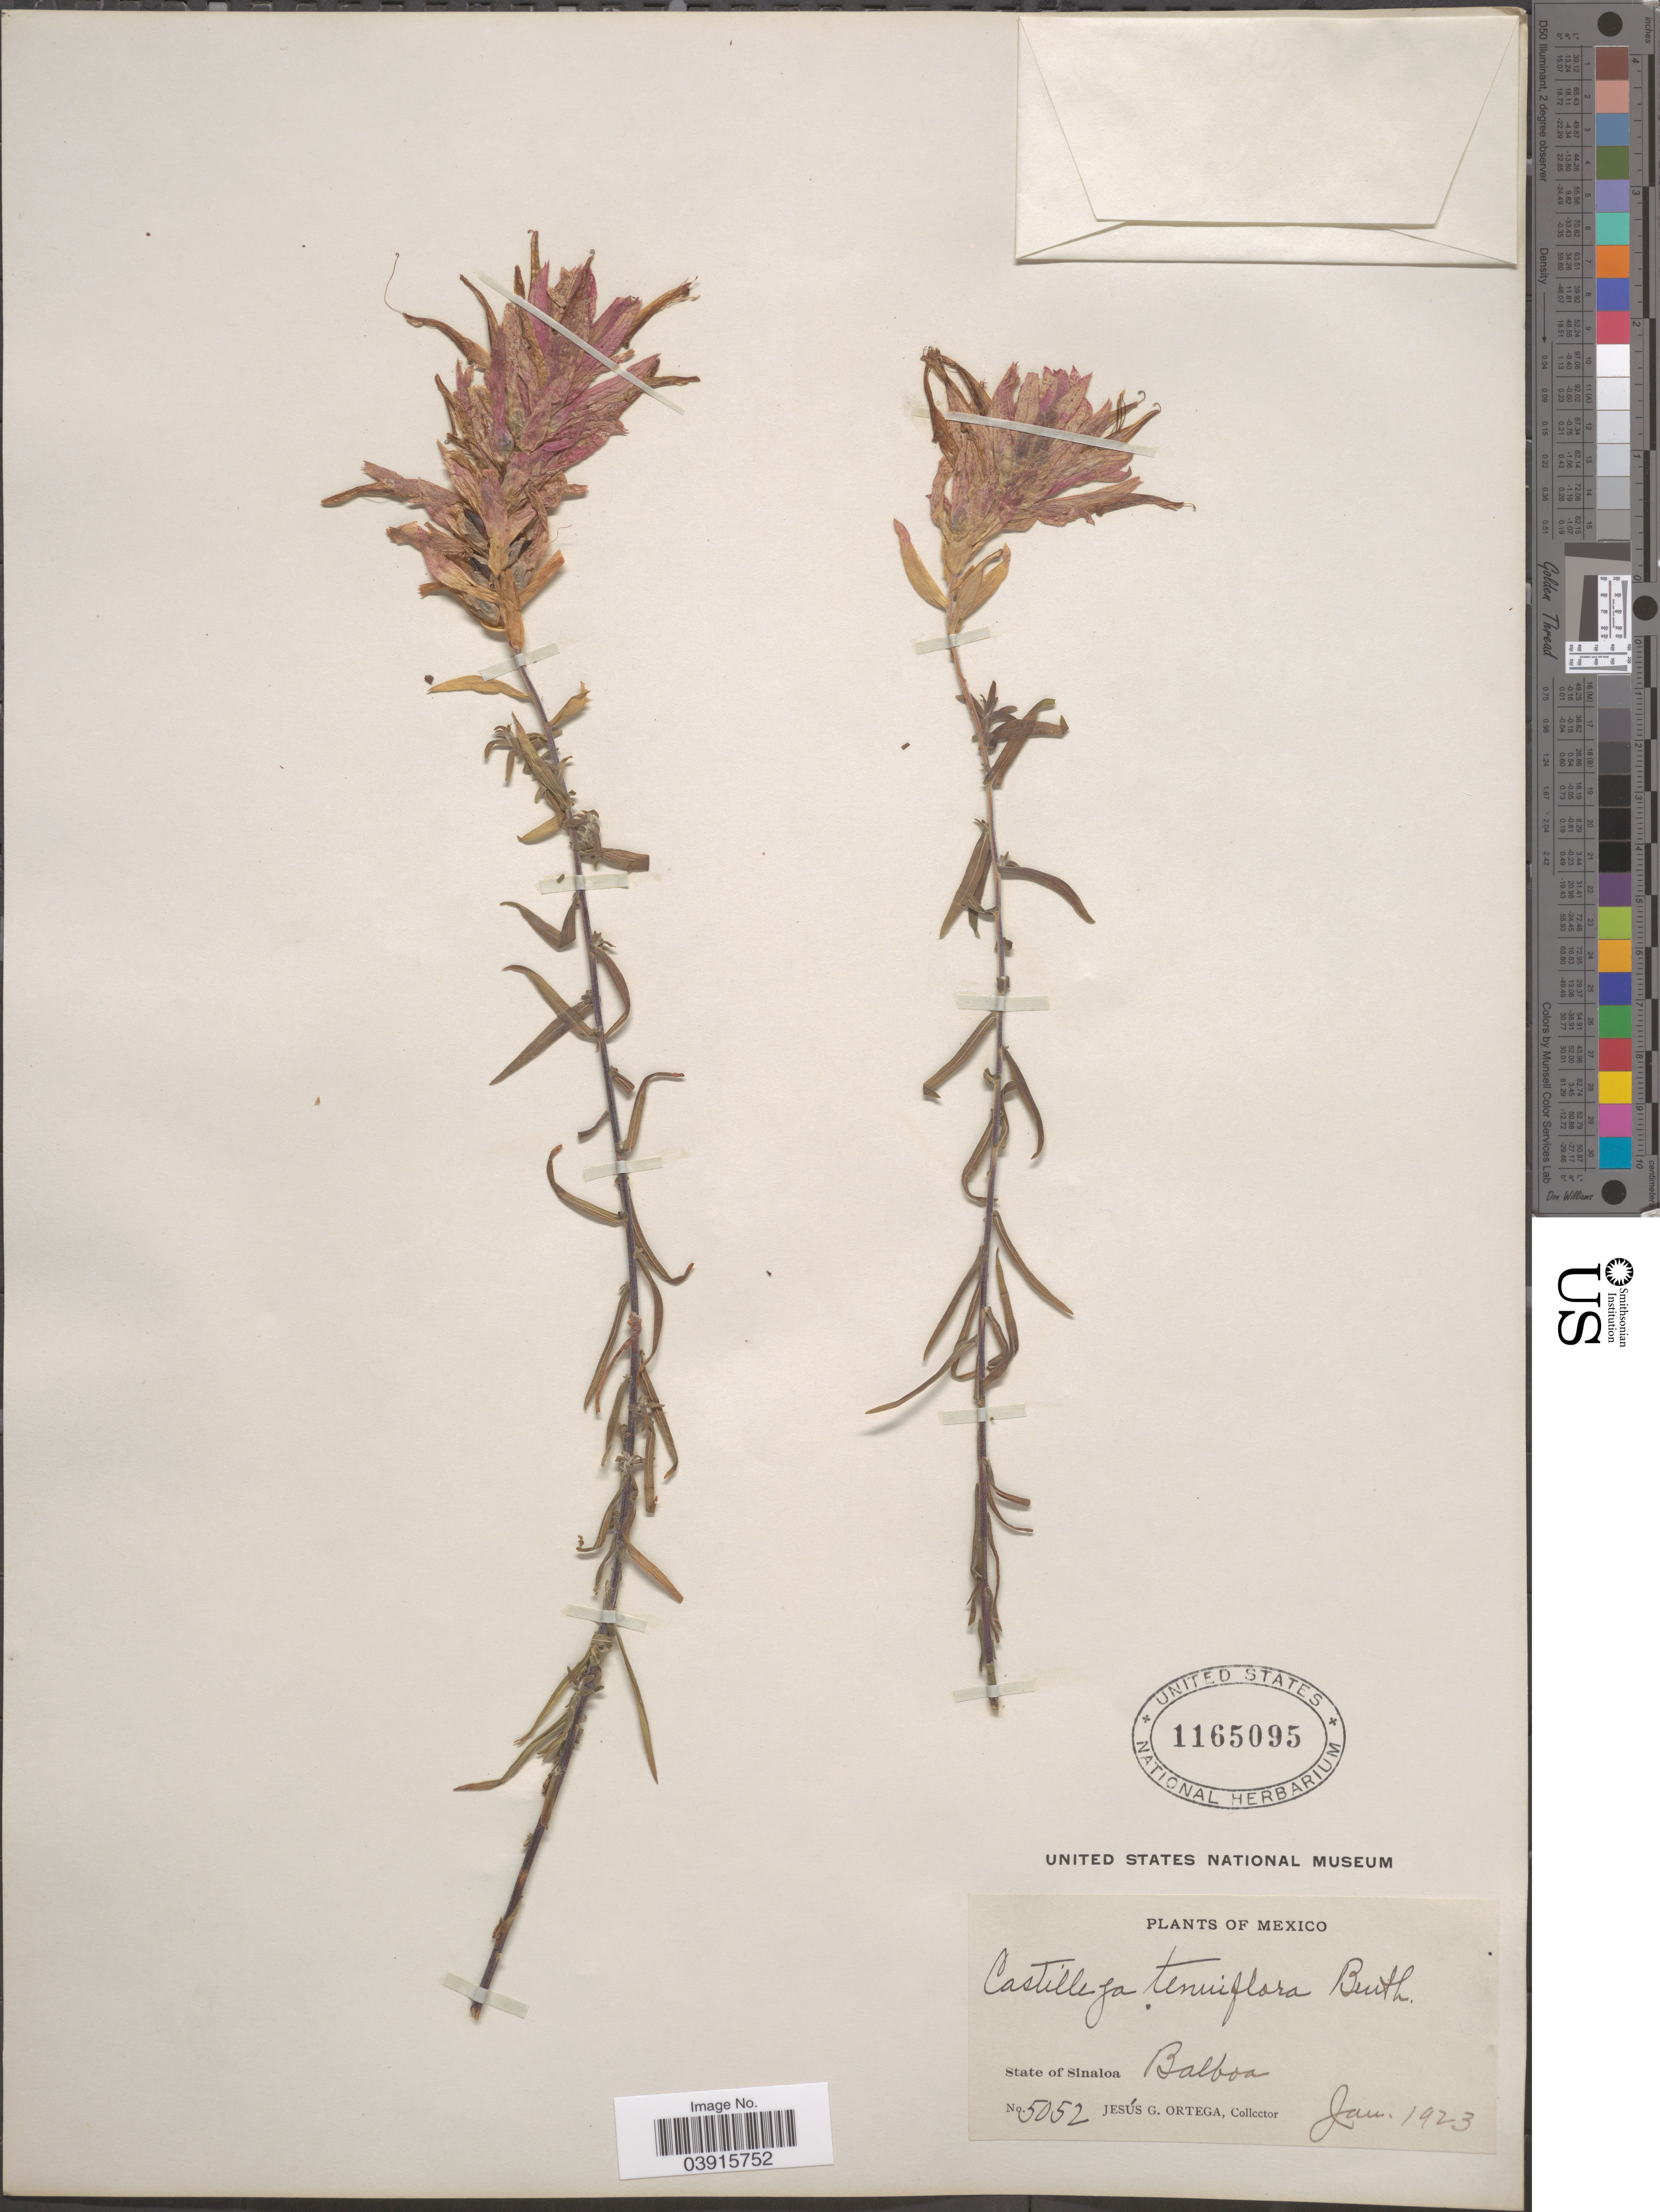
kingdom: Plantae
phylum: Tracheophyta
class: Magnoliopsida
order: Lamiales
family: Orobanchaceae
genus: Castilleja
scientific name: Castilleja tenuiflora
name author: Benth.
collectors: J. Ortega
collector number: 5052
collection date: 1923-01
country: Mexico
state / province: Sinaloa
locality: Balboa.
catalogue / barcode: US 1165095